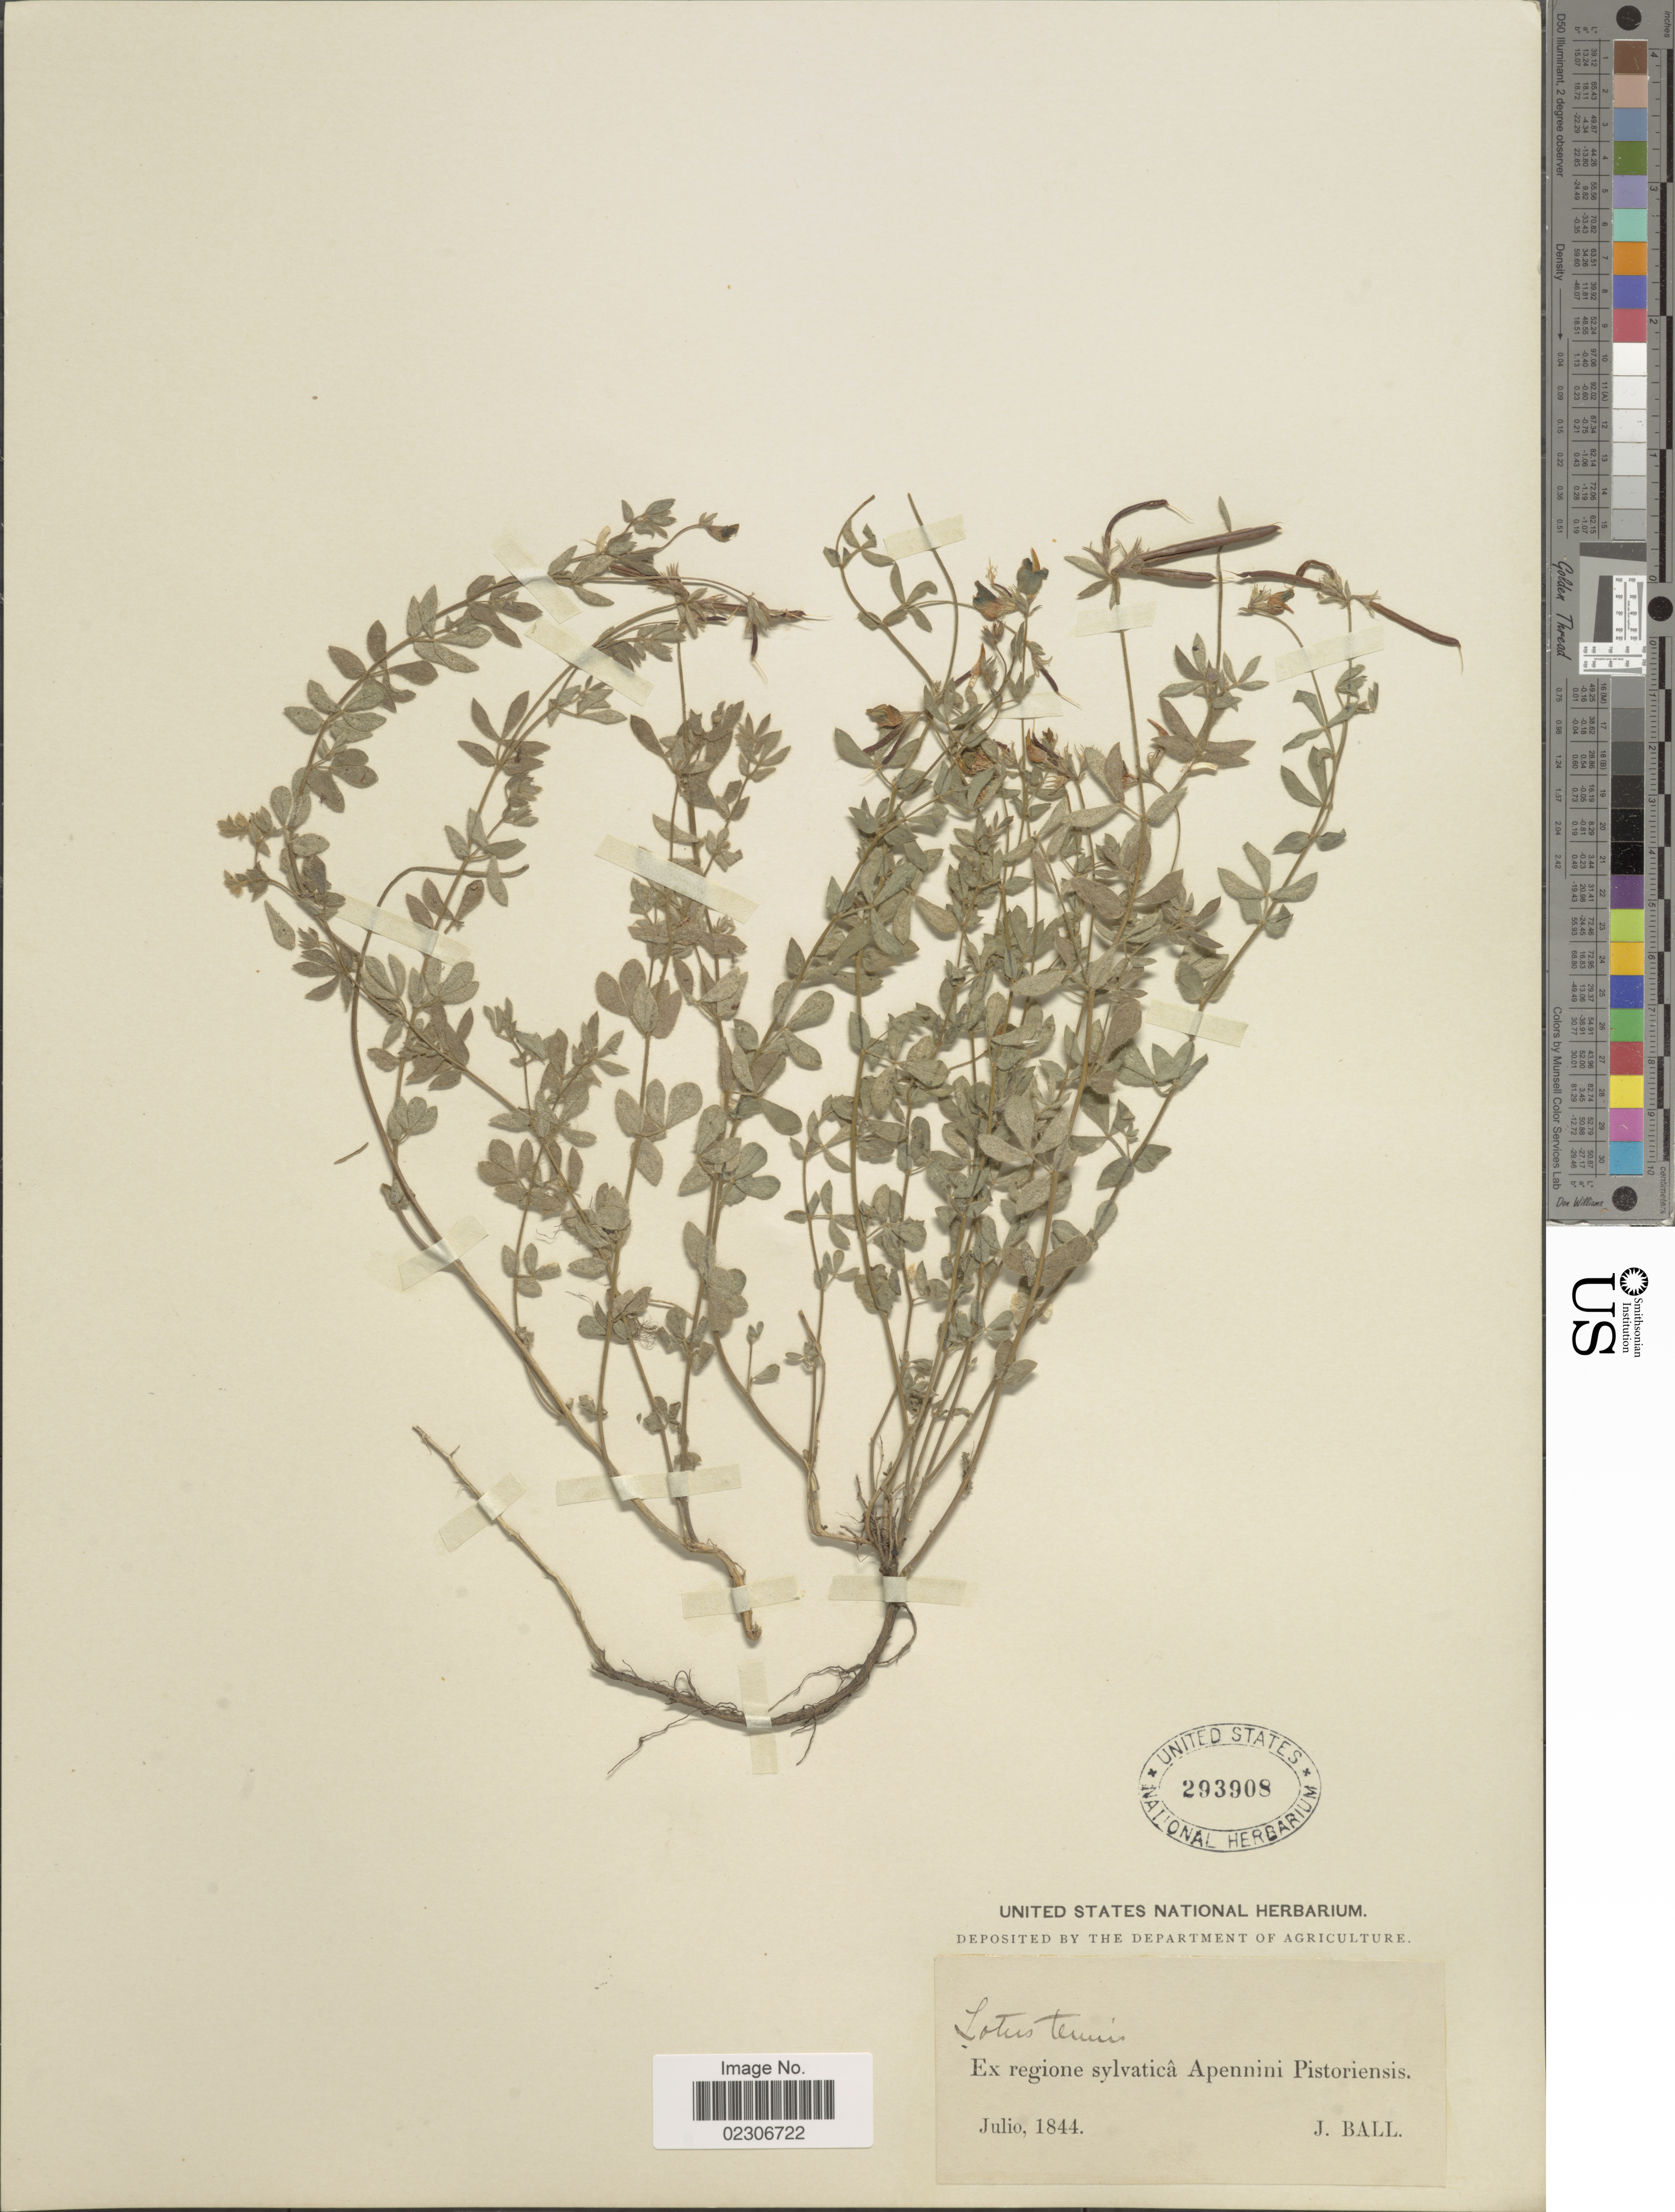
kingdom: Plantae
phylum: Tracheophyta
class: Magnoliopsida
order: Fabales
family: Fabaceae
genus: Lotus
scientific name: Lotus tenuis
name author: Waldst. & Kit.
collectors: J. Ball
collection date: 1844-07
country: Italy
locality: Regione sylvatica Apennini Pistoriensis.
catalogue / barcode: US 293908